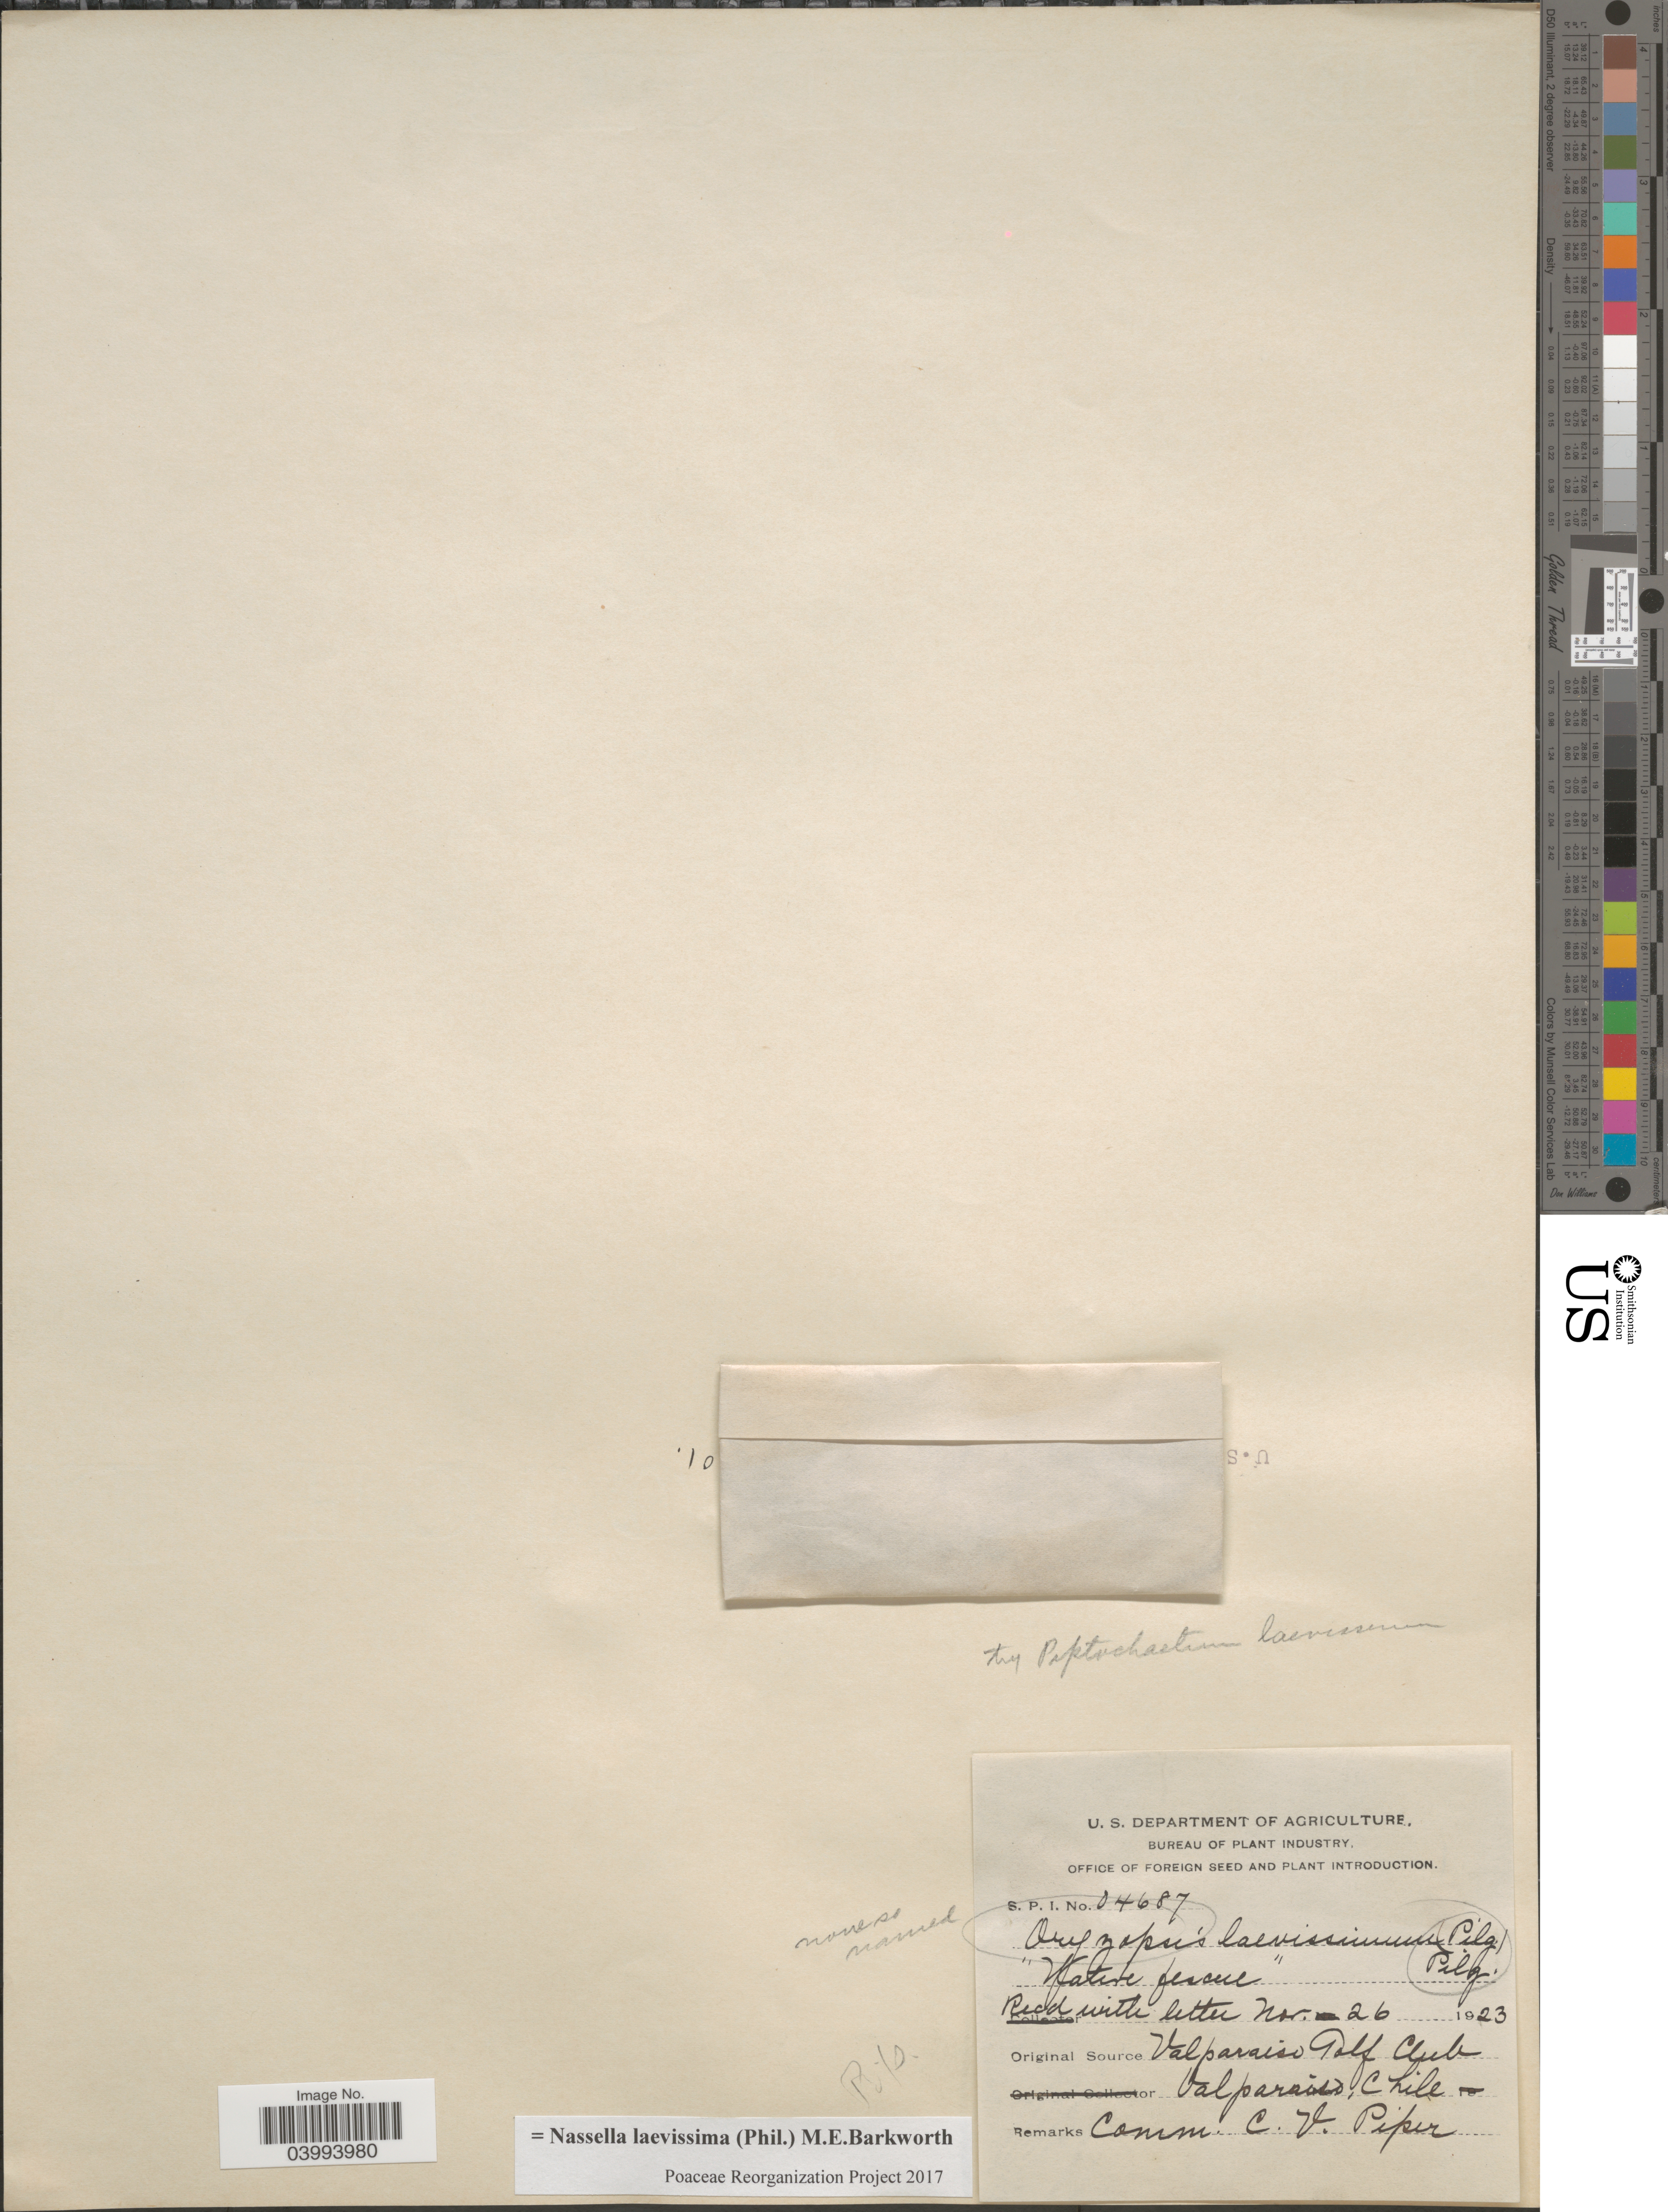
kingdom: Plantae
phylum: Tracheophyta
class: Liliopsida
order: Poales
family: Poaceae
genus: Nassella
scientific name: Nassella laevissima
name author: (Phil.) Barkworth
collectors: C. V. Piper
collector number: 04687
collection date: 1923-11-26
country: Chile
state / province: Valparaíso (V)